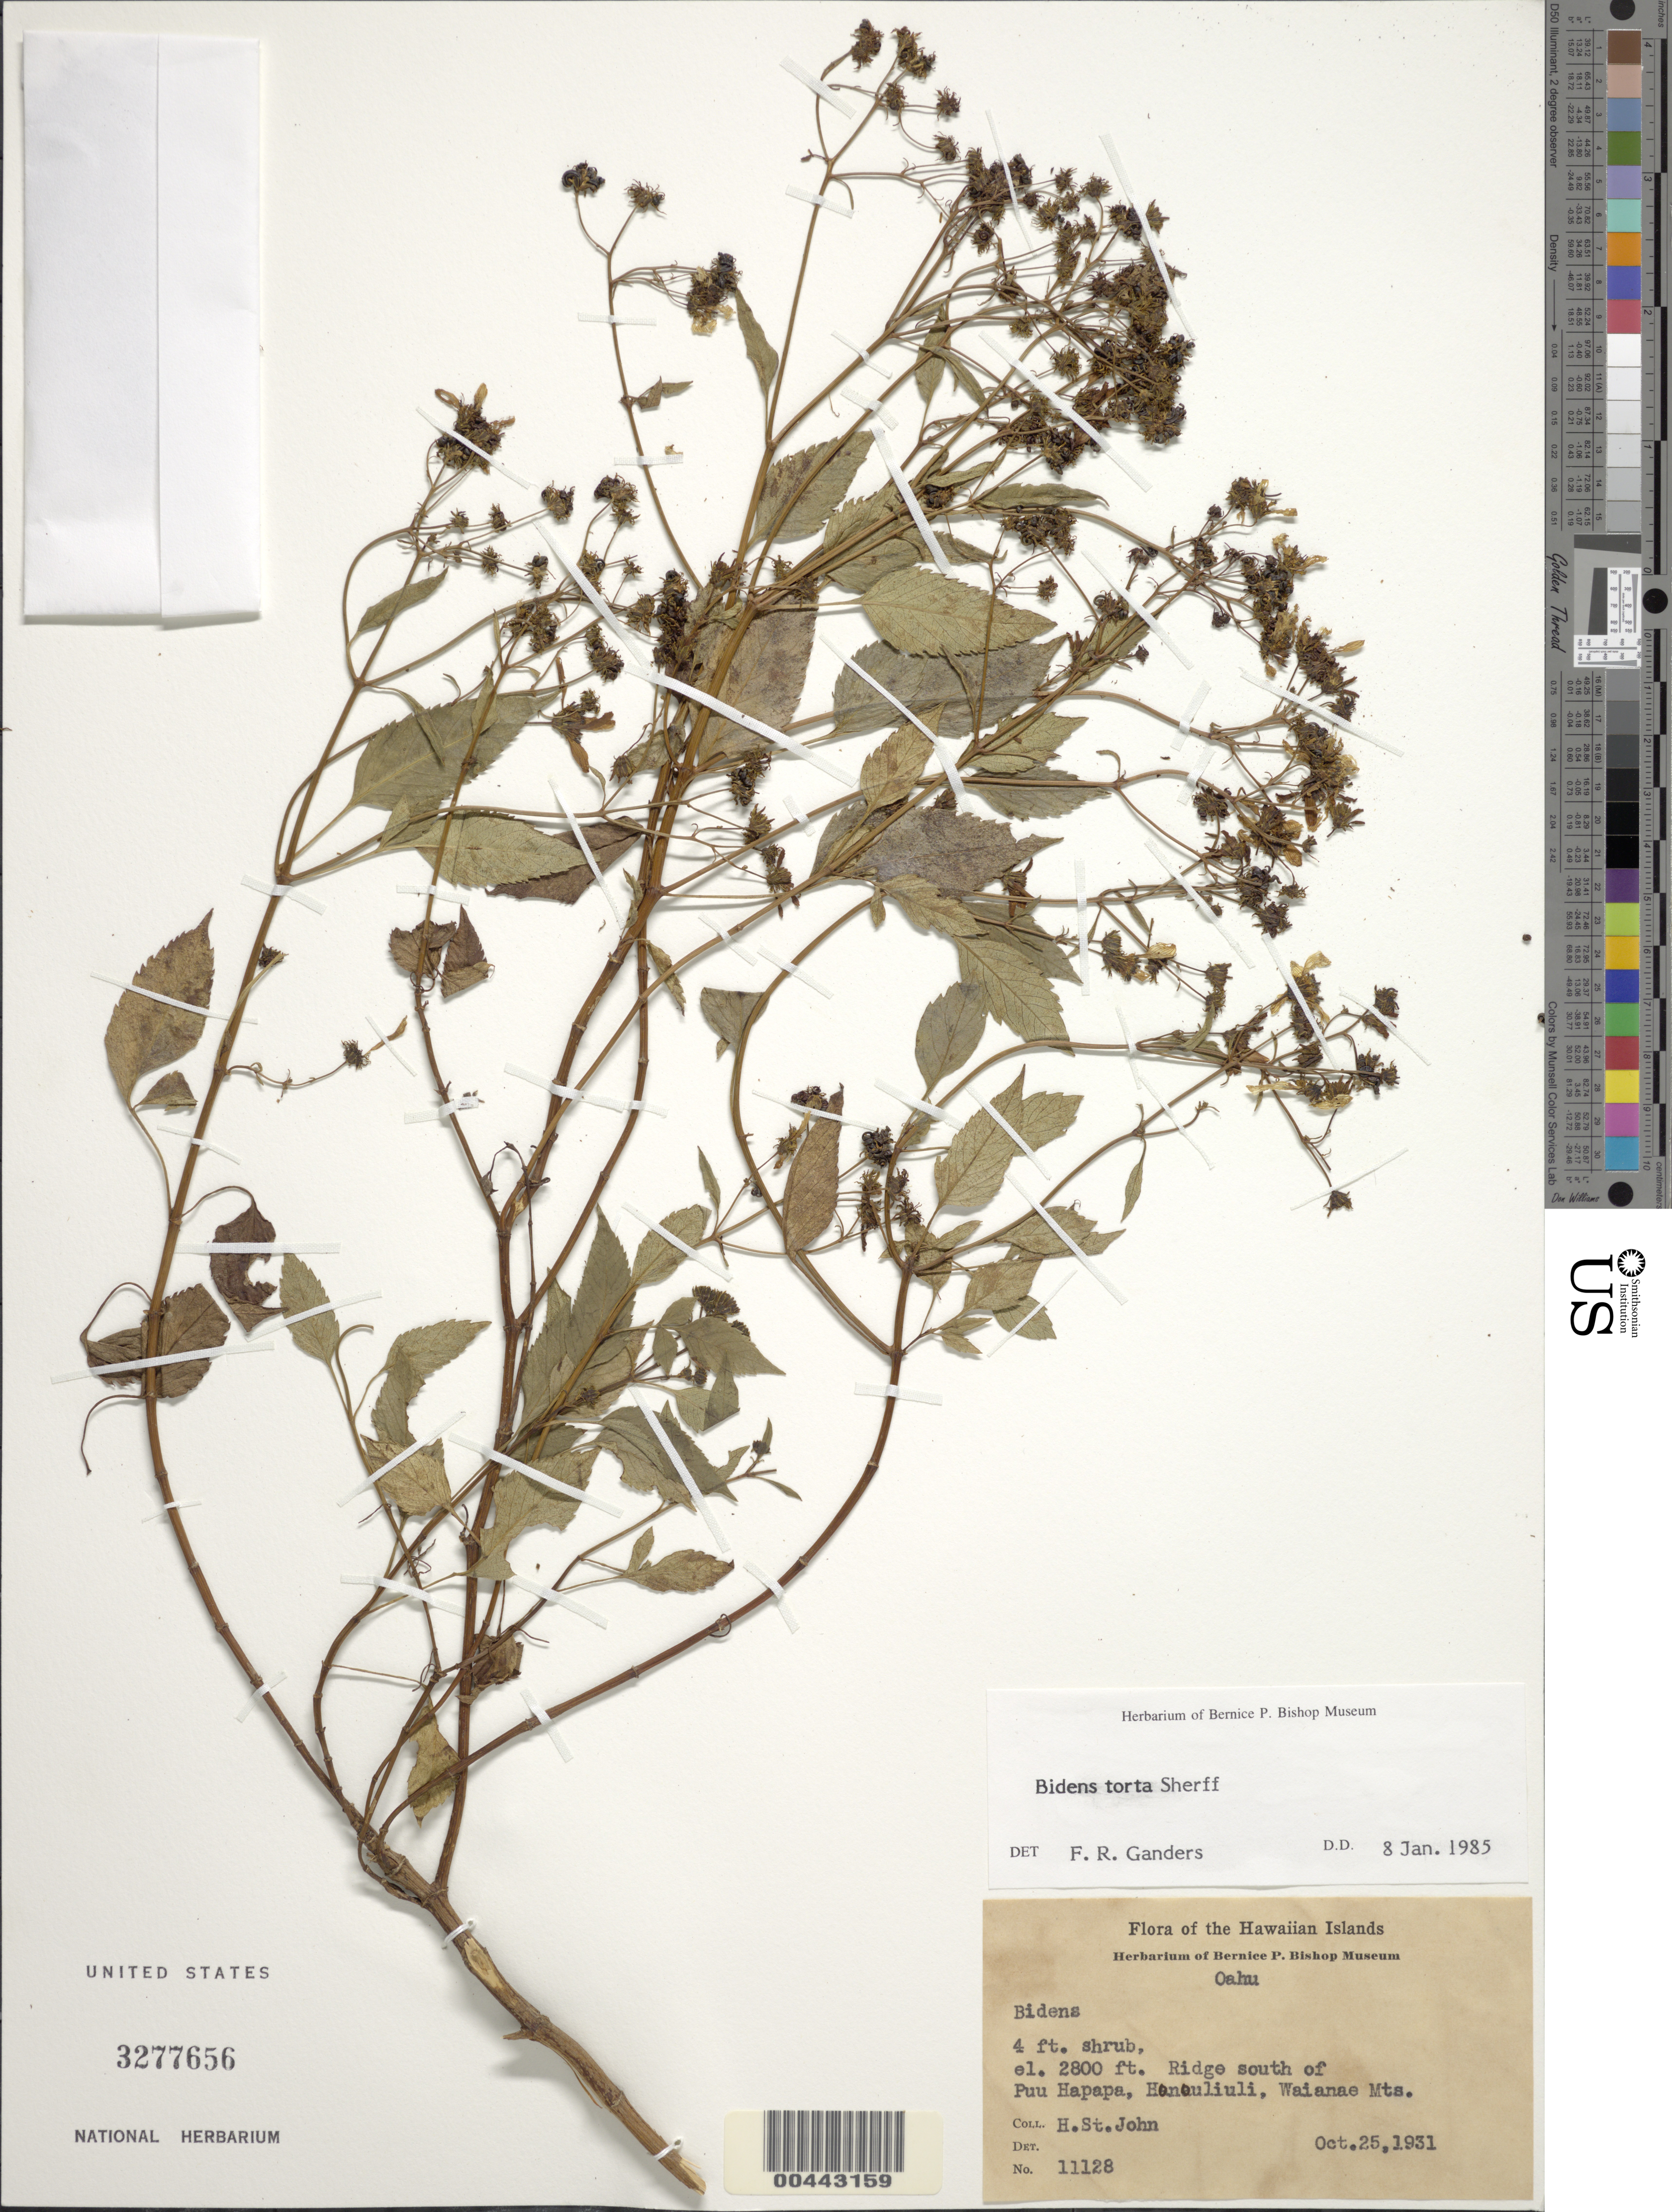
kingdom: Plantae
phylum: Tracheophyta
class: Magnoliopsida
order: Asterales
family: Asteraceae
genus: Bidens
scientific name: Bidens torta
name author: Sherff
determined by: Ganders, F. R.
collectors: H. St. John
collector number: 11128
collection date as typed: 25 Oct 1931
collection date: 1931-10-25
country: United States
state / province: Hawaii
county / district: Honolulu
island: Oahu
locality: Ridge S of Puu Hapapa, Honouliuli, Waianae Mts.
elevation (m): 853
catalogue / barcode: US 3277656